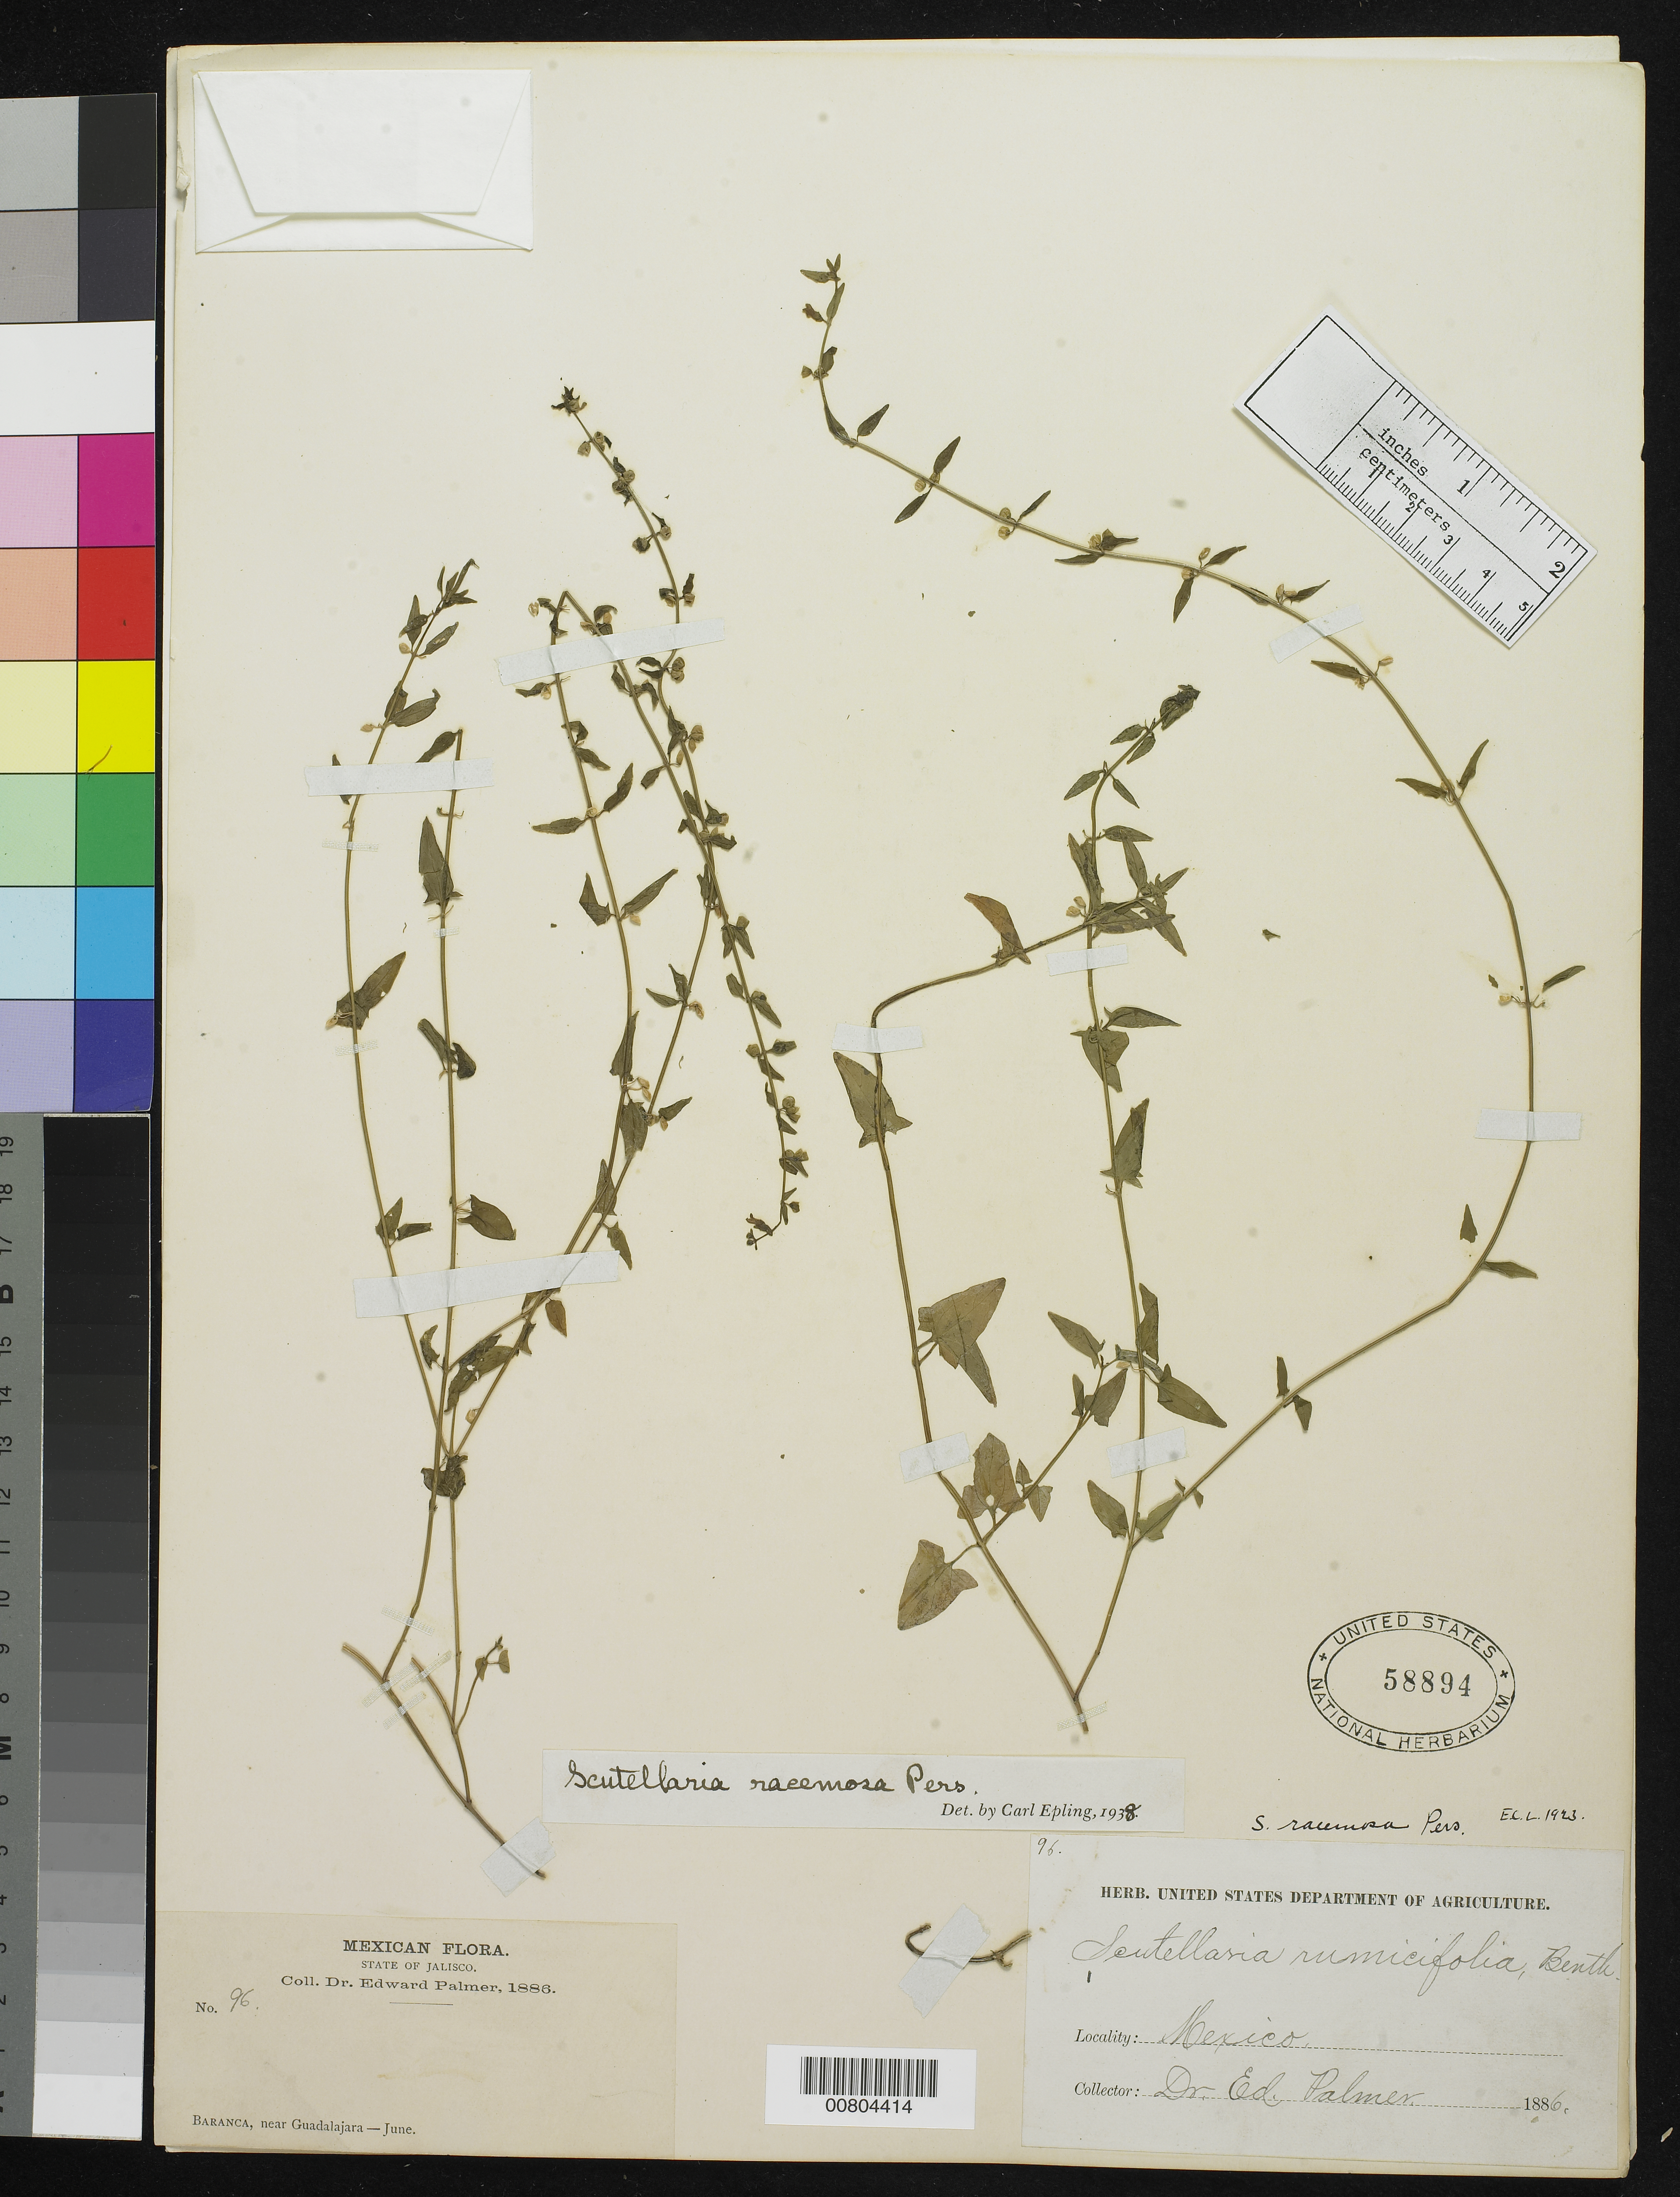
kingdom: Plantae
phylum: Tracheophyta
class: Magnoliopsida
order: Lamiales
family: Lamiaceae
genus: Scutellaria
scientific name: Scutellaria racemosa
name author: Pers.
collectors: E. Palmer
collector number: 96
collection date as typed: Jun 1886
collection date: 1886-06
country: Mexico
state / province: Jalisco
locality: Barranca near Guadalajara, Jalisco.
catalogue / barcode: US 58894